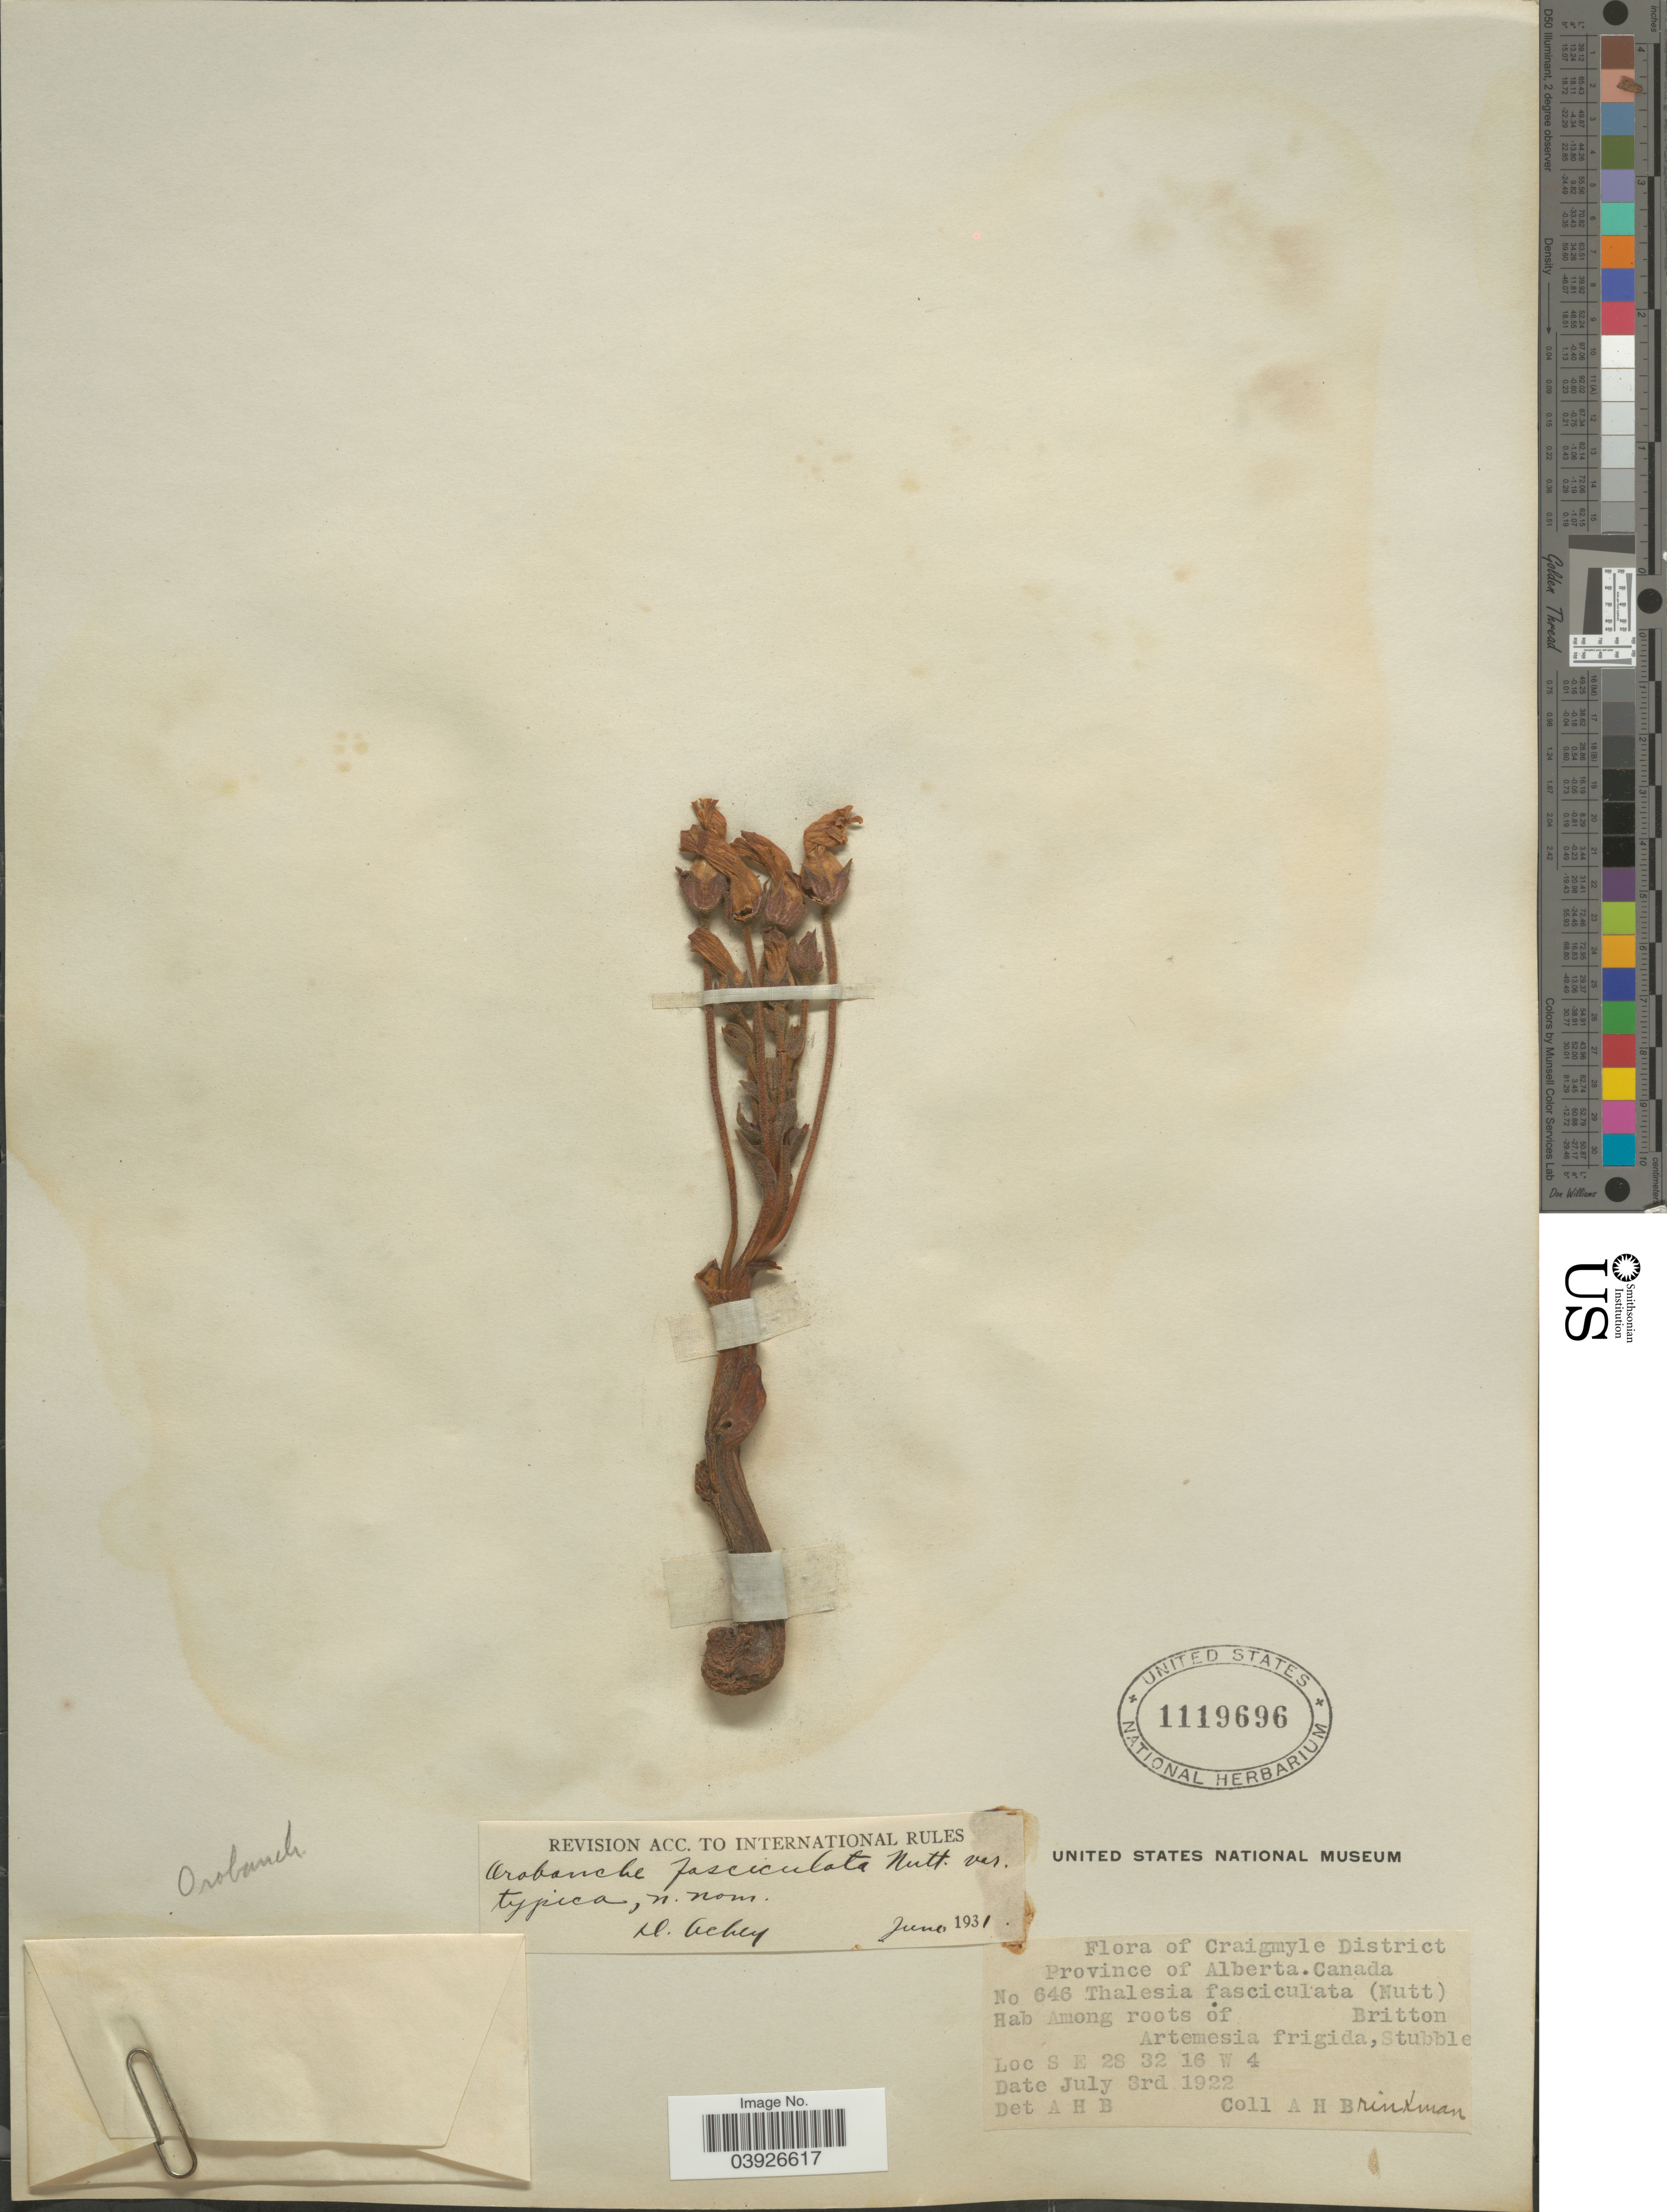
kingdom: Plantae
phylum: Tracheophyta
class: Magnoliopsida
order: Lamiales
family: Orobanchaceae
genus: Aphyllon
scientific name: Aphyllon fasciculatum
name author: (Nutt.) Torr. & A. Gray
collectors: A. Brinkman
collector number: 646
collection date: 1922-07-03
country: Canada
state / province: Alberta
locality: Craigmyle District. S E 28 32 16 W 4.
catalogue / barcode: US 1119696